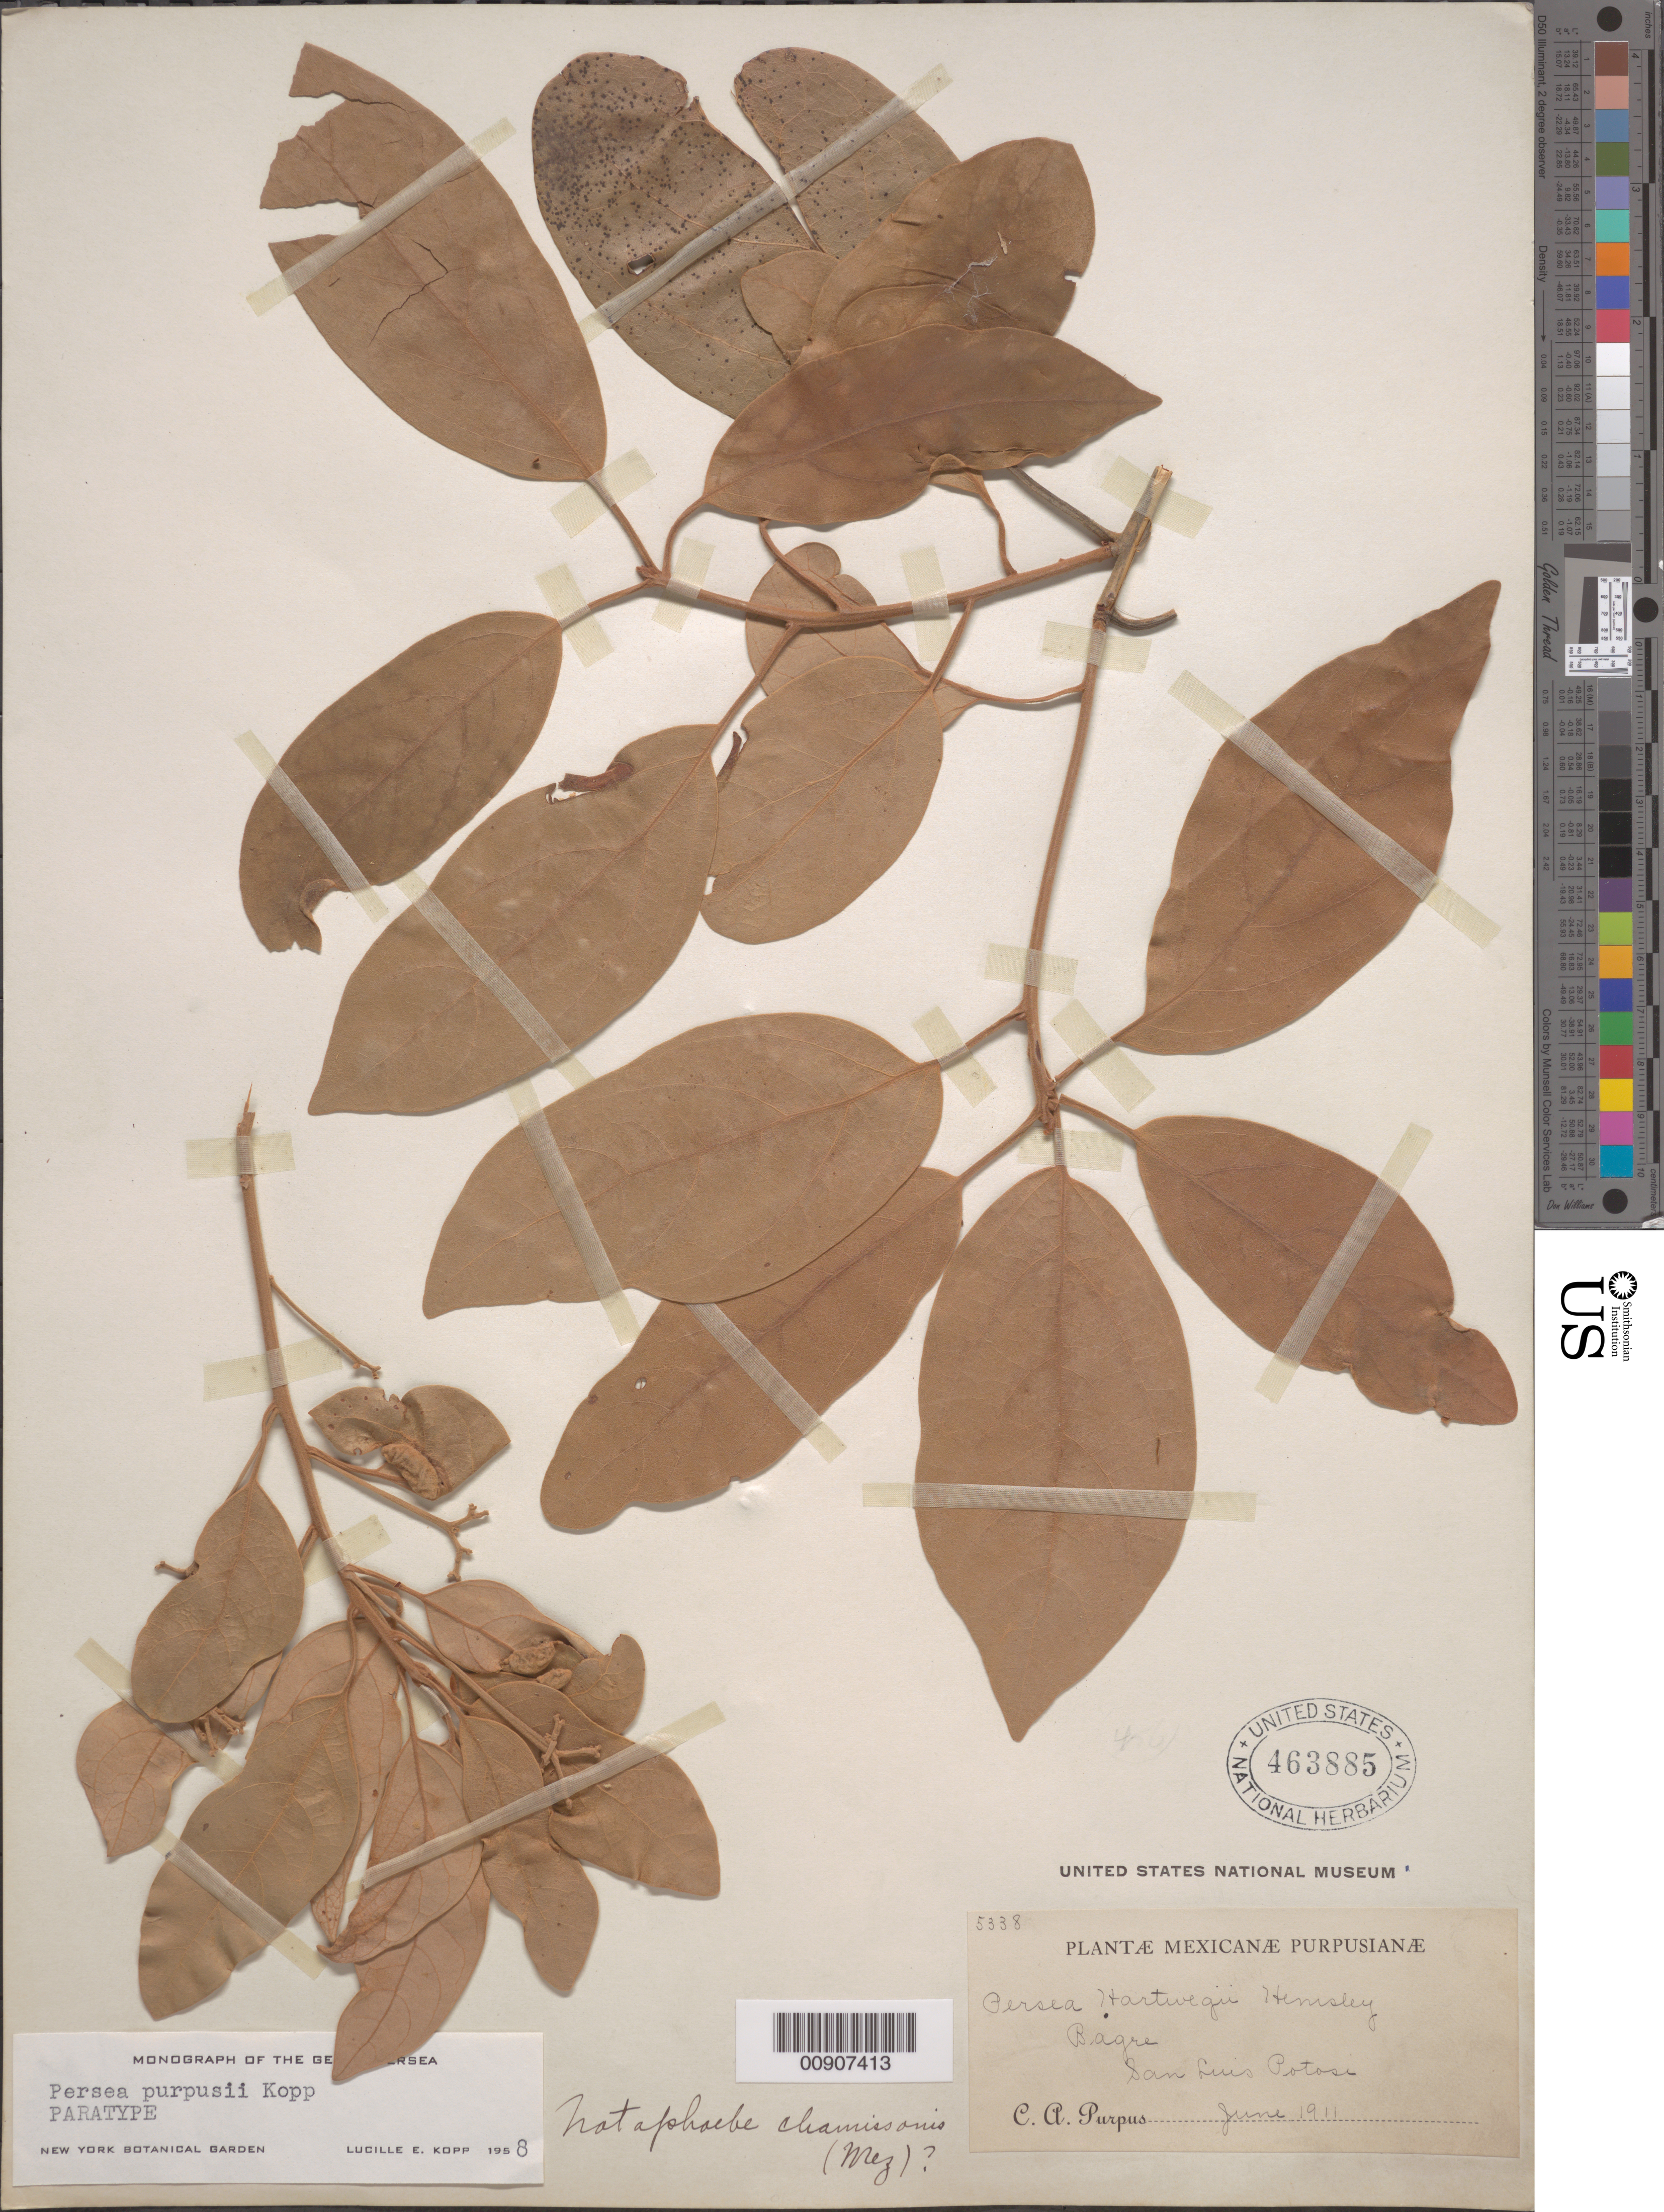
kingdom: Plantae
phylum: Tracheophyta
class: Magnoliopsida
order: Laurales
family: Lauraceae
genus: Persea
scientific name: Persea purpusii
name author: L.E. Kopp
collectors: C. A. Purpus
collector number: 5338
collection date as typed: Jun 1911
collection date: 1911-06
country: Mexico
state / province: San Luis Potosí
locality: Bagre, San Luis Potosí.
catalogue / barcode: US 463885